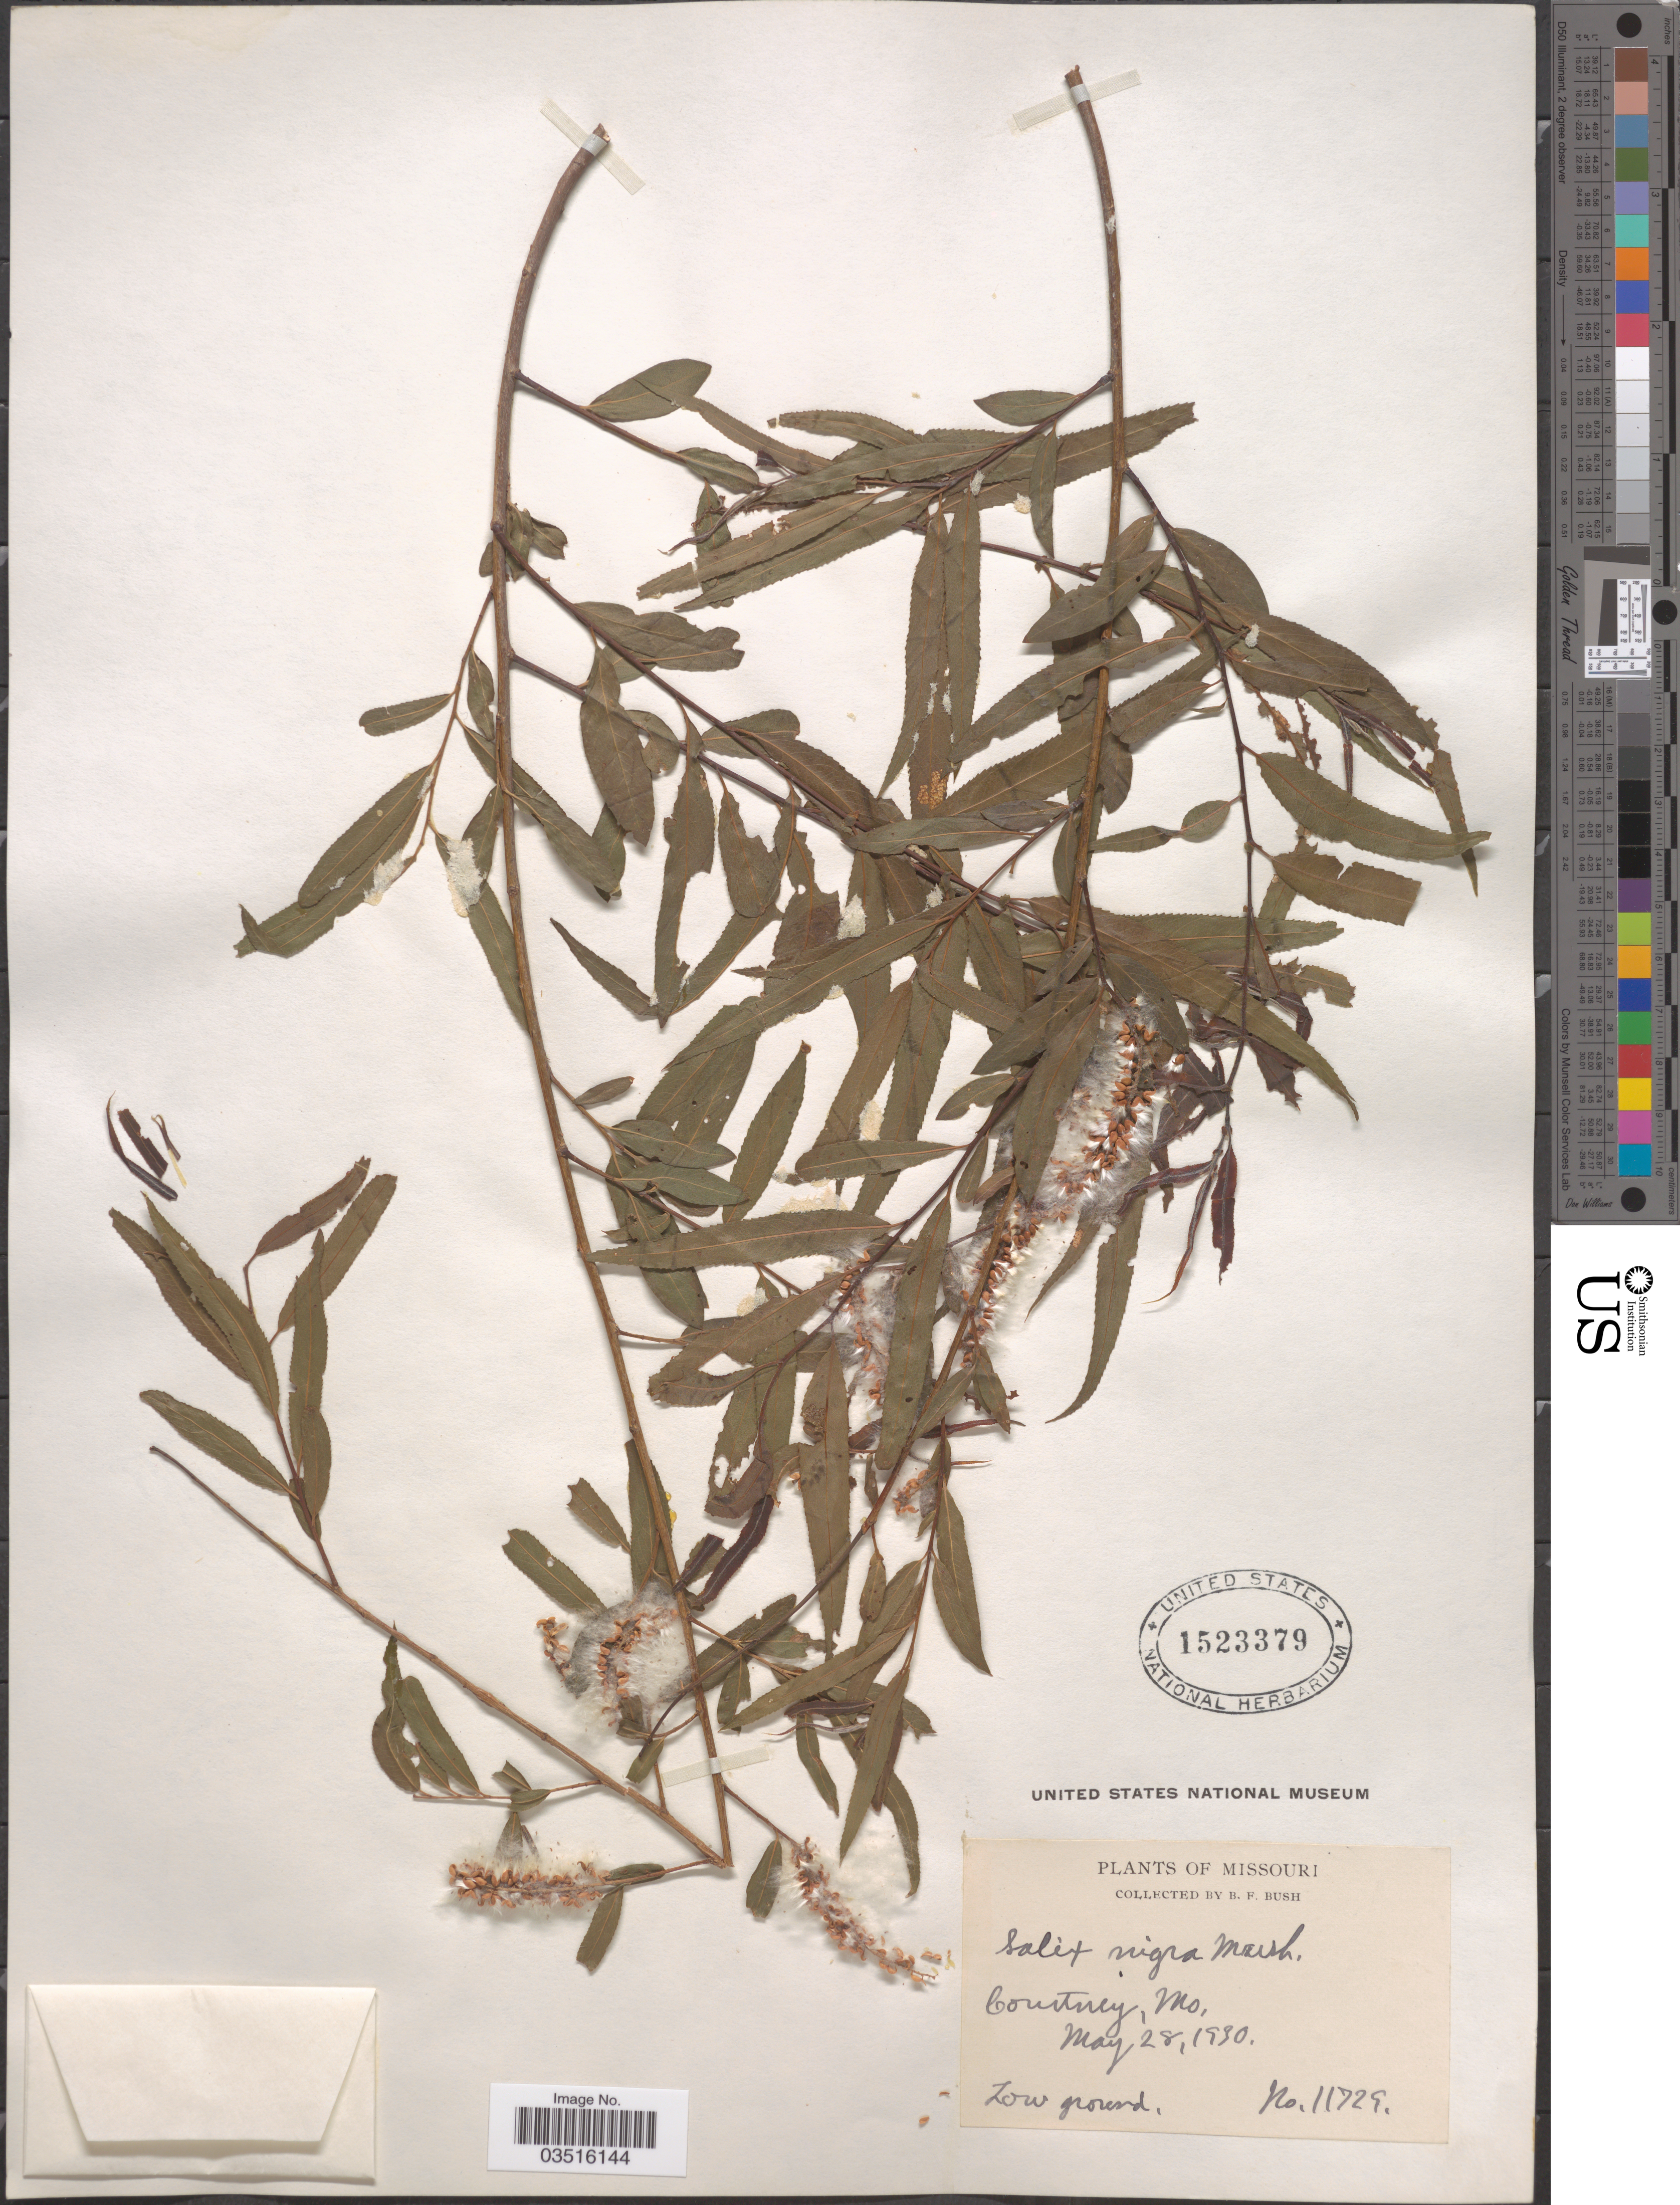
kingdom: Plantae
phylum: Tracheophyta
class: Magnoliopsida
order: Malpighiales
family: Salicaceae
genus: Salix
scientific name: Salix nigra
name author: Marshall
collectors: B. F. Bush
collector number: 11729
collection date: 1930-05-28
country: United States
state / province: Missouri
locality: Courtney.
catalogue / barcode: US 1523379